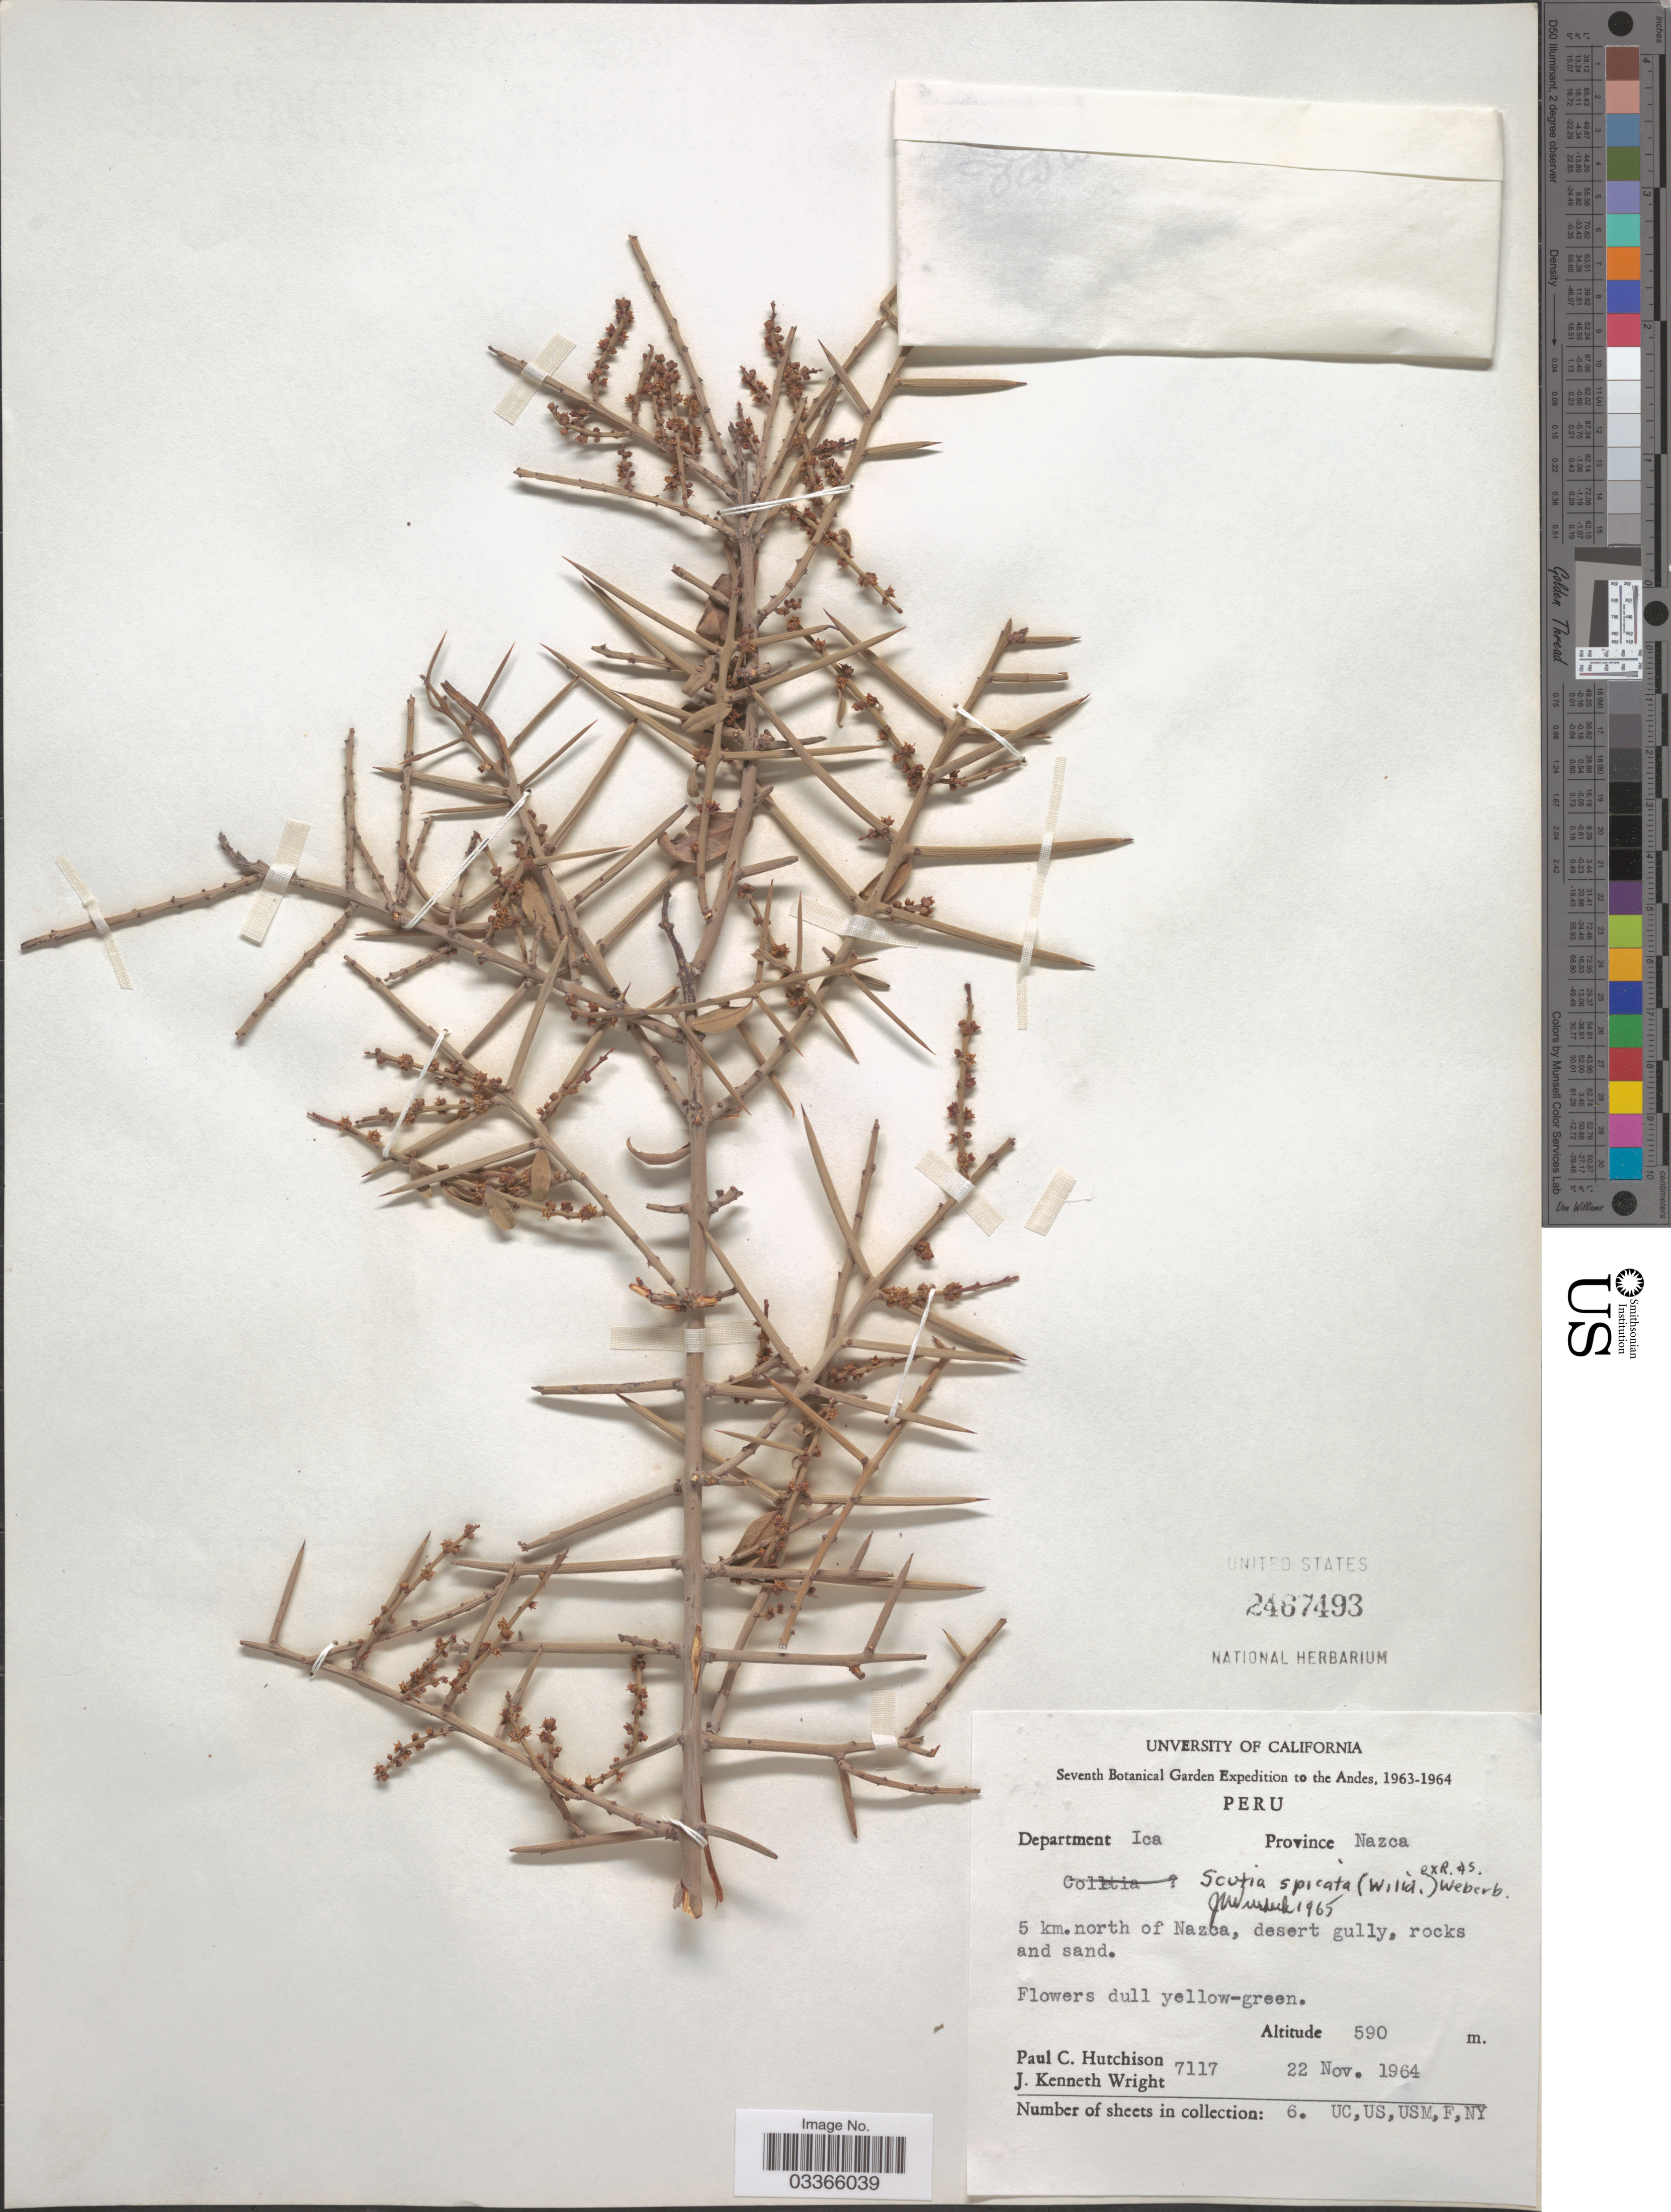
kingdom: Plantae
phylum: Tracheophyta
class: Magnoliopsida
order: Rosales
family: Rhamnaceae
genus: Scutia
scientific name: Scutia spicata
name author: (Humb. & Bonpl. ex Willd.) Weberb.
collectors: P. C. Hutchison & J. K. Wright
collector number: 7117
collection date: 1964-11-22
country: Peru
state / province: Ica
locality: The Andes, Department Ica, Province Nazca, 5 km. north of Nazca.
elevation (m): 590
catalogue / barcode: US 2467493